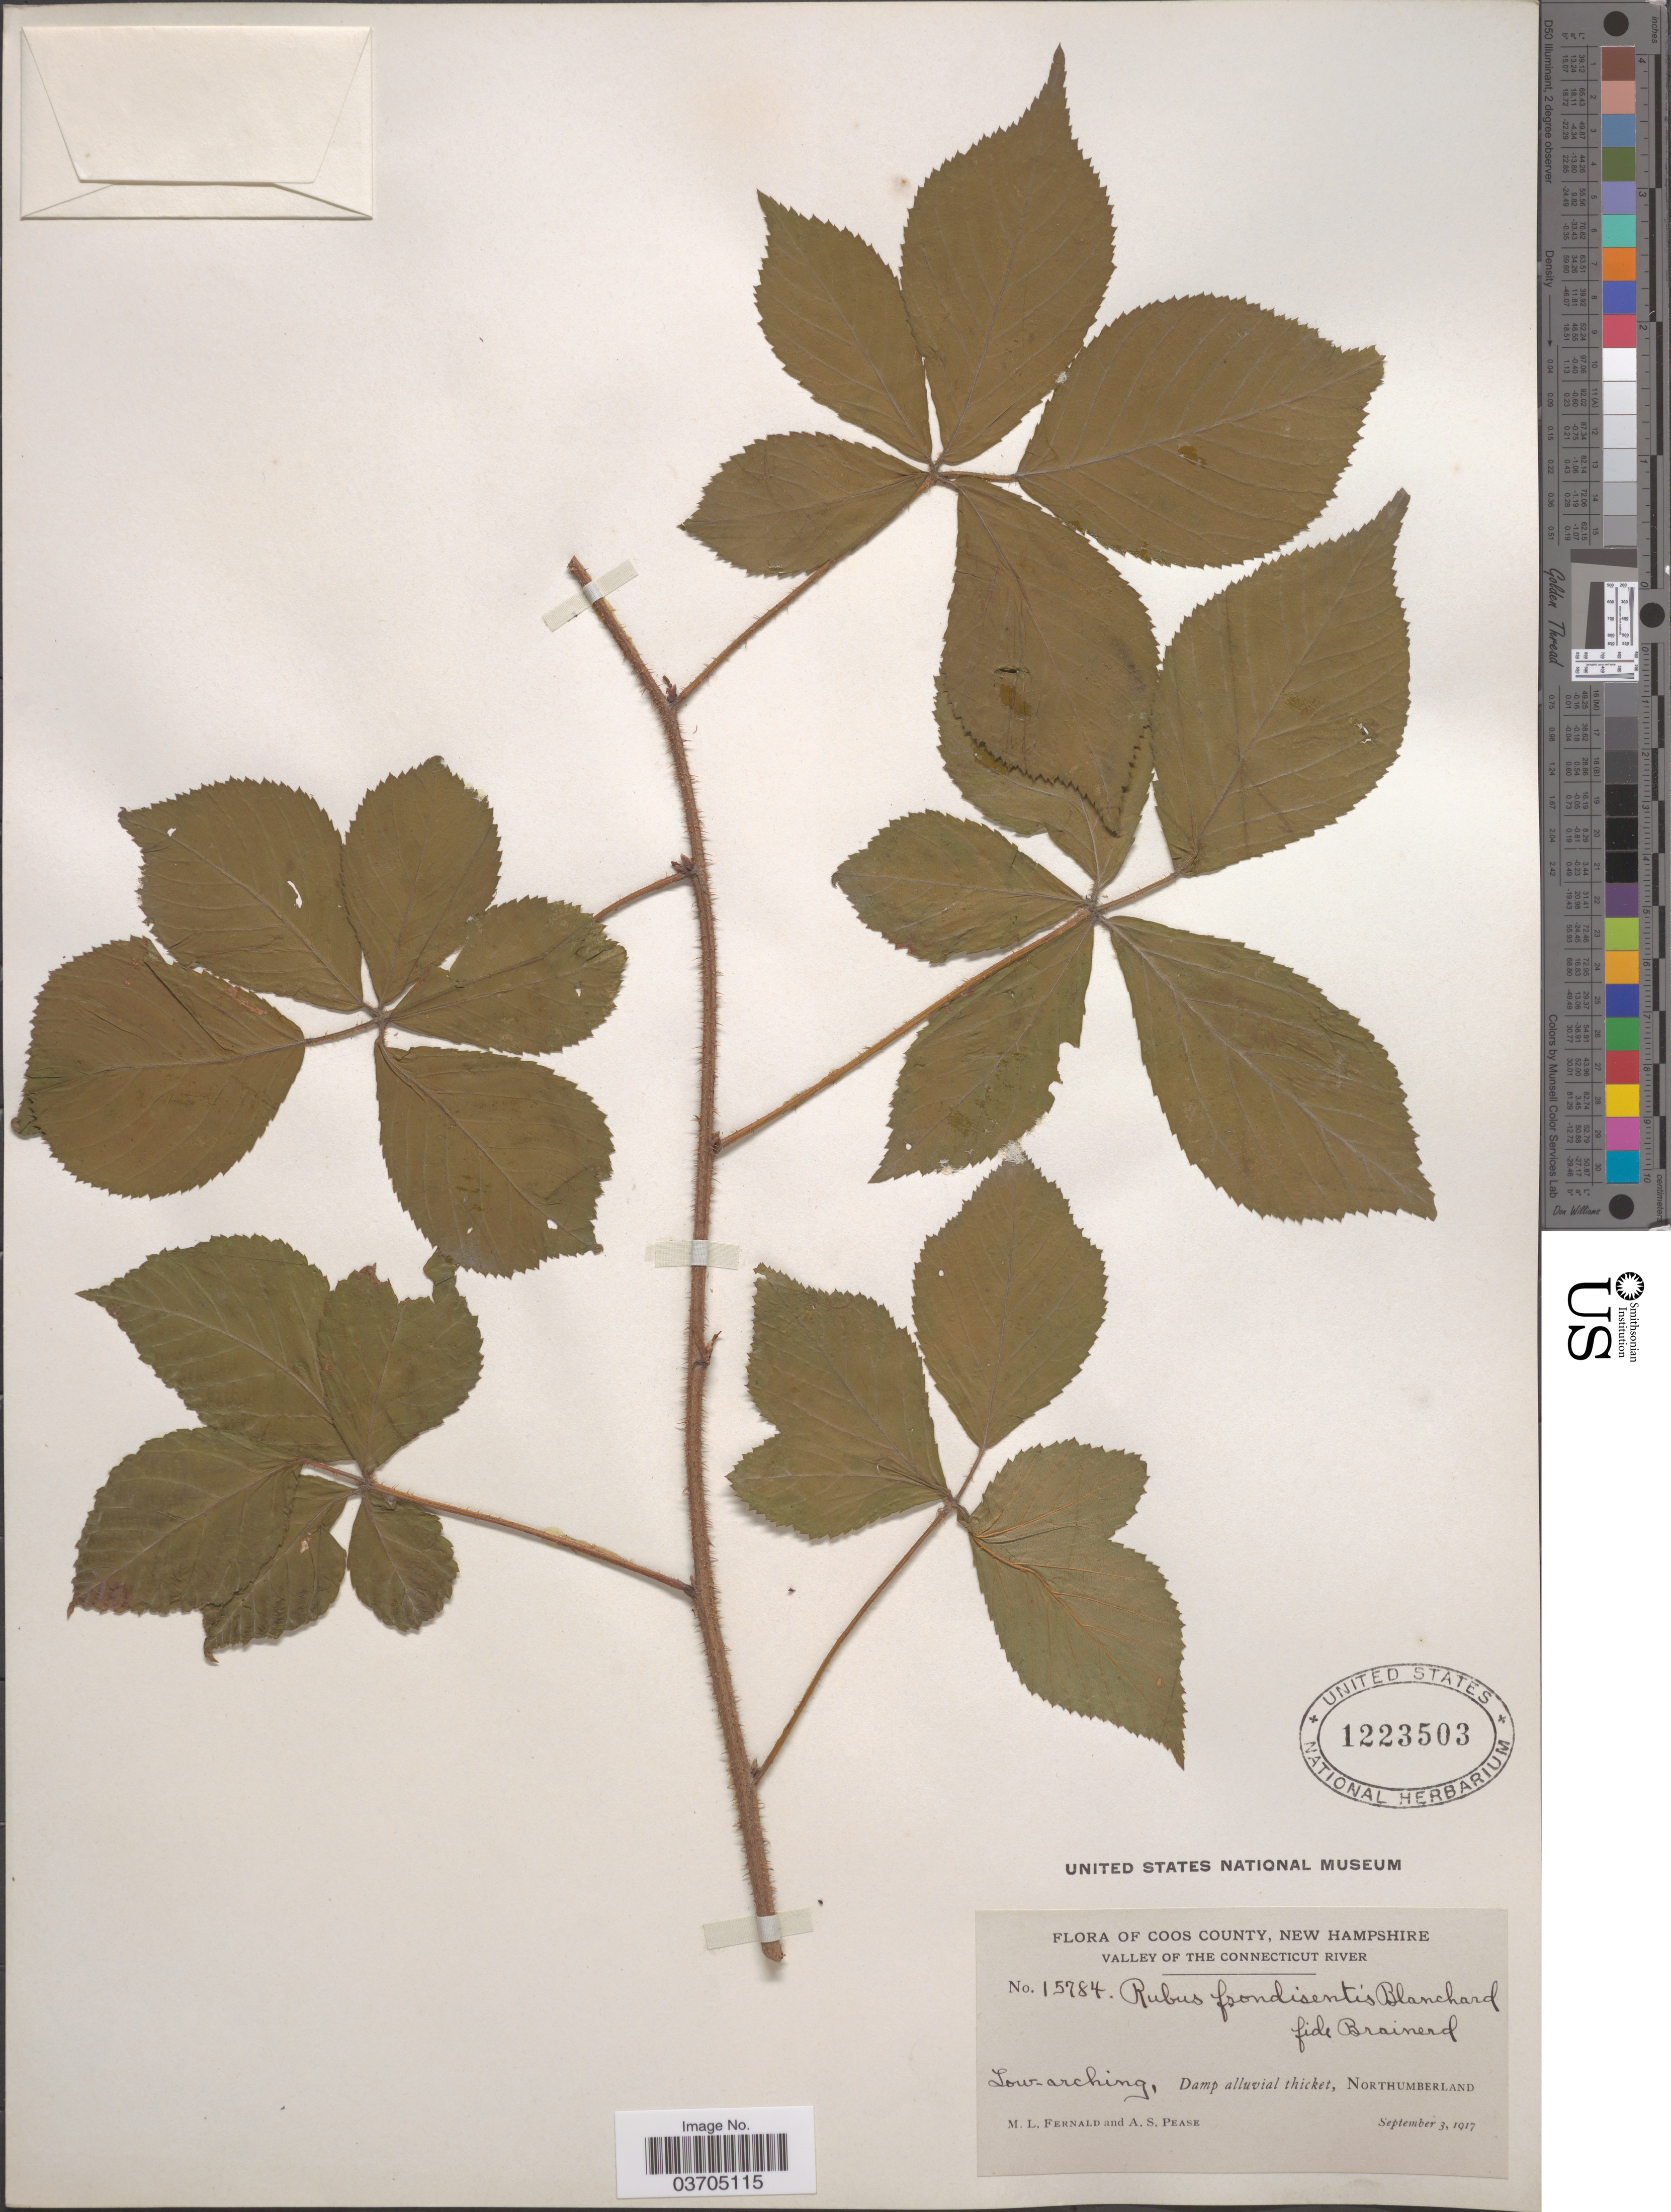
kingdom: Plantae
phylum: Tracheophyta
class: Magnoliopsida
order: Rosales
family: Rosaceae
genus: Rubus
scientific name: Rubus frondisentis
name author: Blanch.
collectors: M. L. Fernald & A. S. Pease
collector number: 15784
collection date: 1917-09-03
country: United States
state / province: New Hampshire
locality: Coos County. Valley of the Connecticut River. Northumberland.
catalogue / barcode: US 1223503